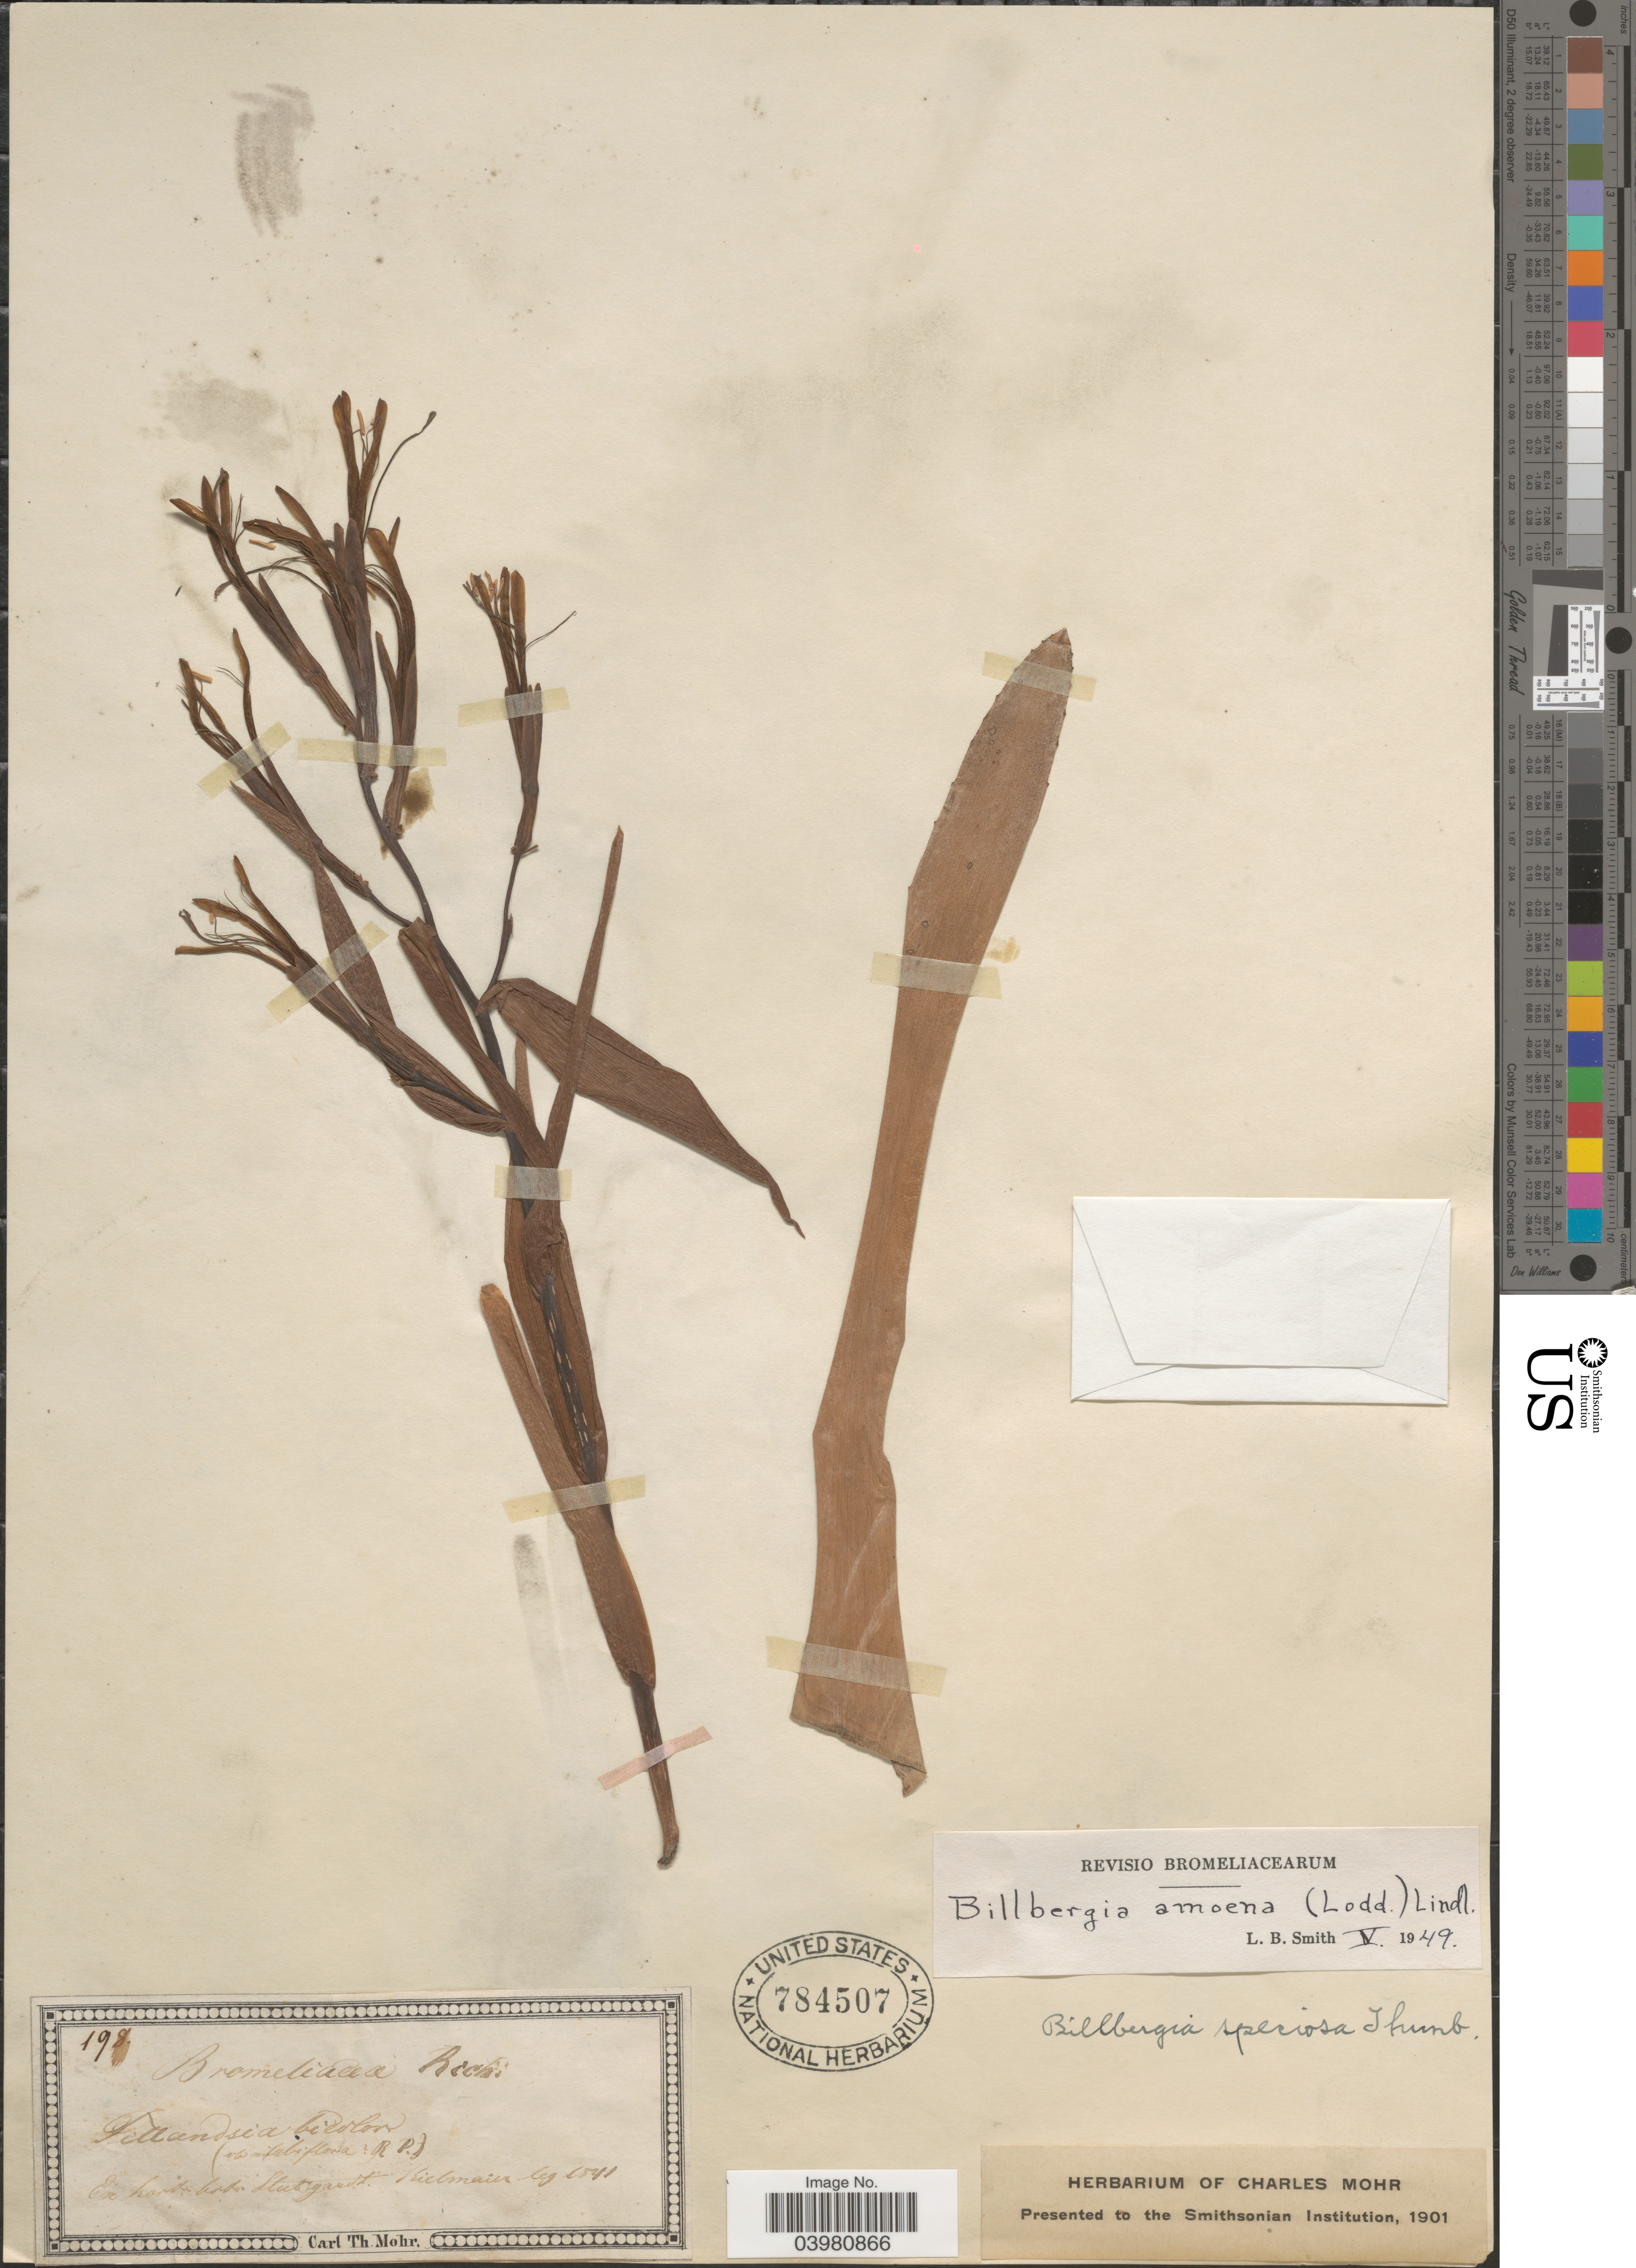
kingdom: Plantae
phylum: Tracheophyta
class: Liliopsida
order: Poales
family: Bromeliaceae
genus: Billbergia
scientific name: Billbergia amoena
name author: (G. Lodd.) Lindl.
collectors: Kielmaier, --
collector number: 198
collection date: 1841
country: Germany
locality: Ex hort. bot. Stuttgardt.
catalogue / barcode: US 784507